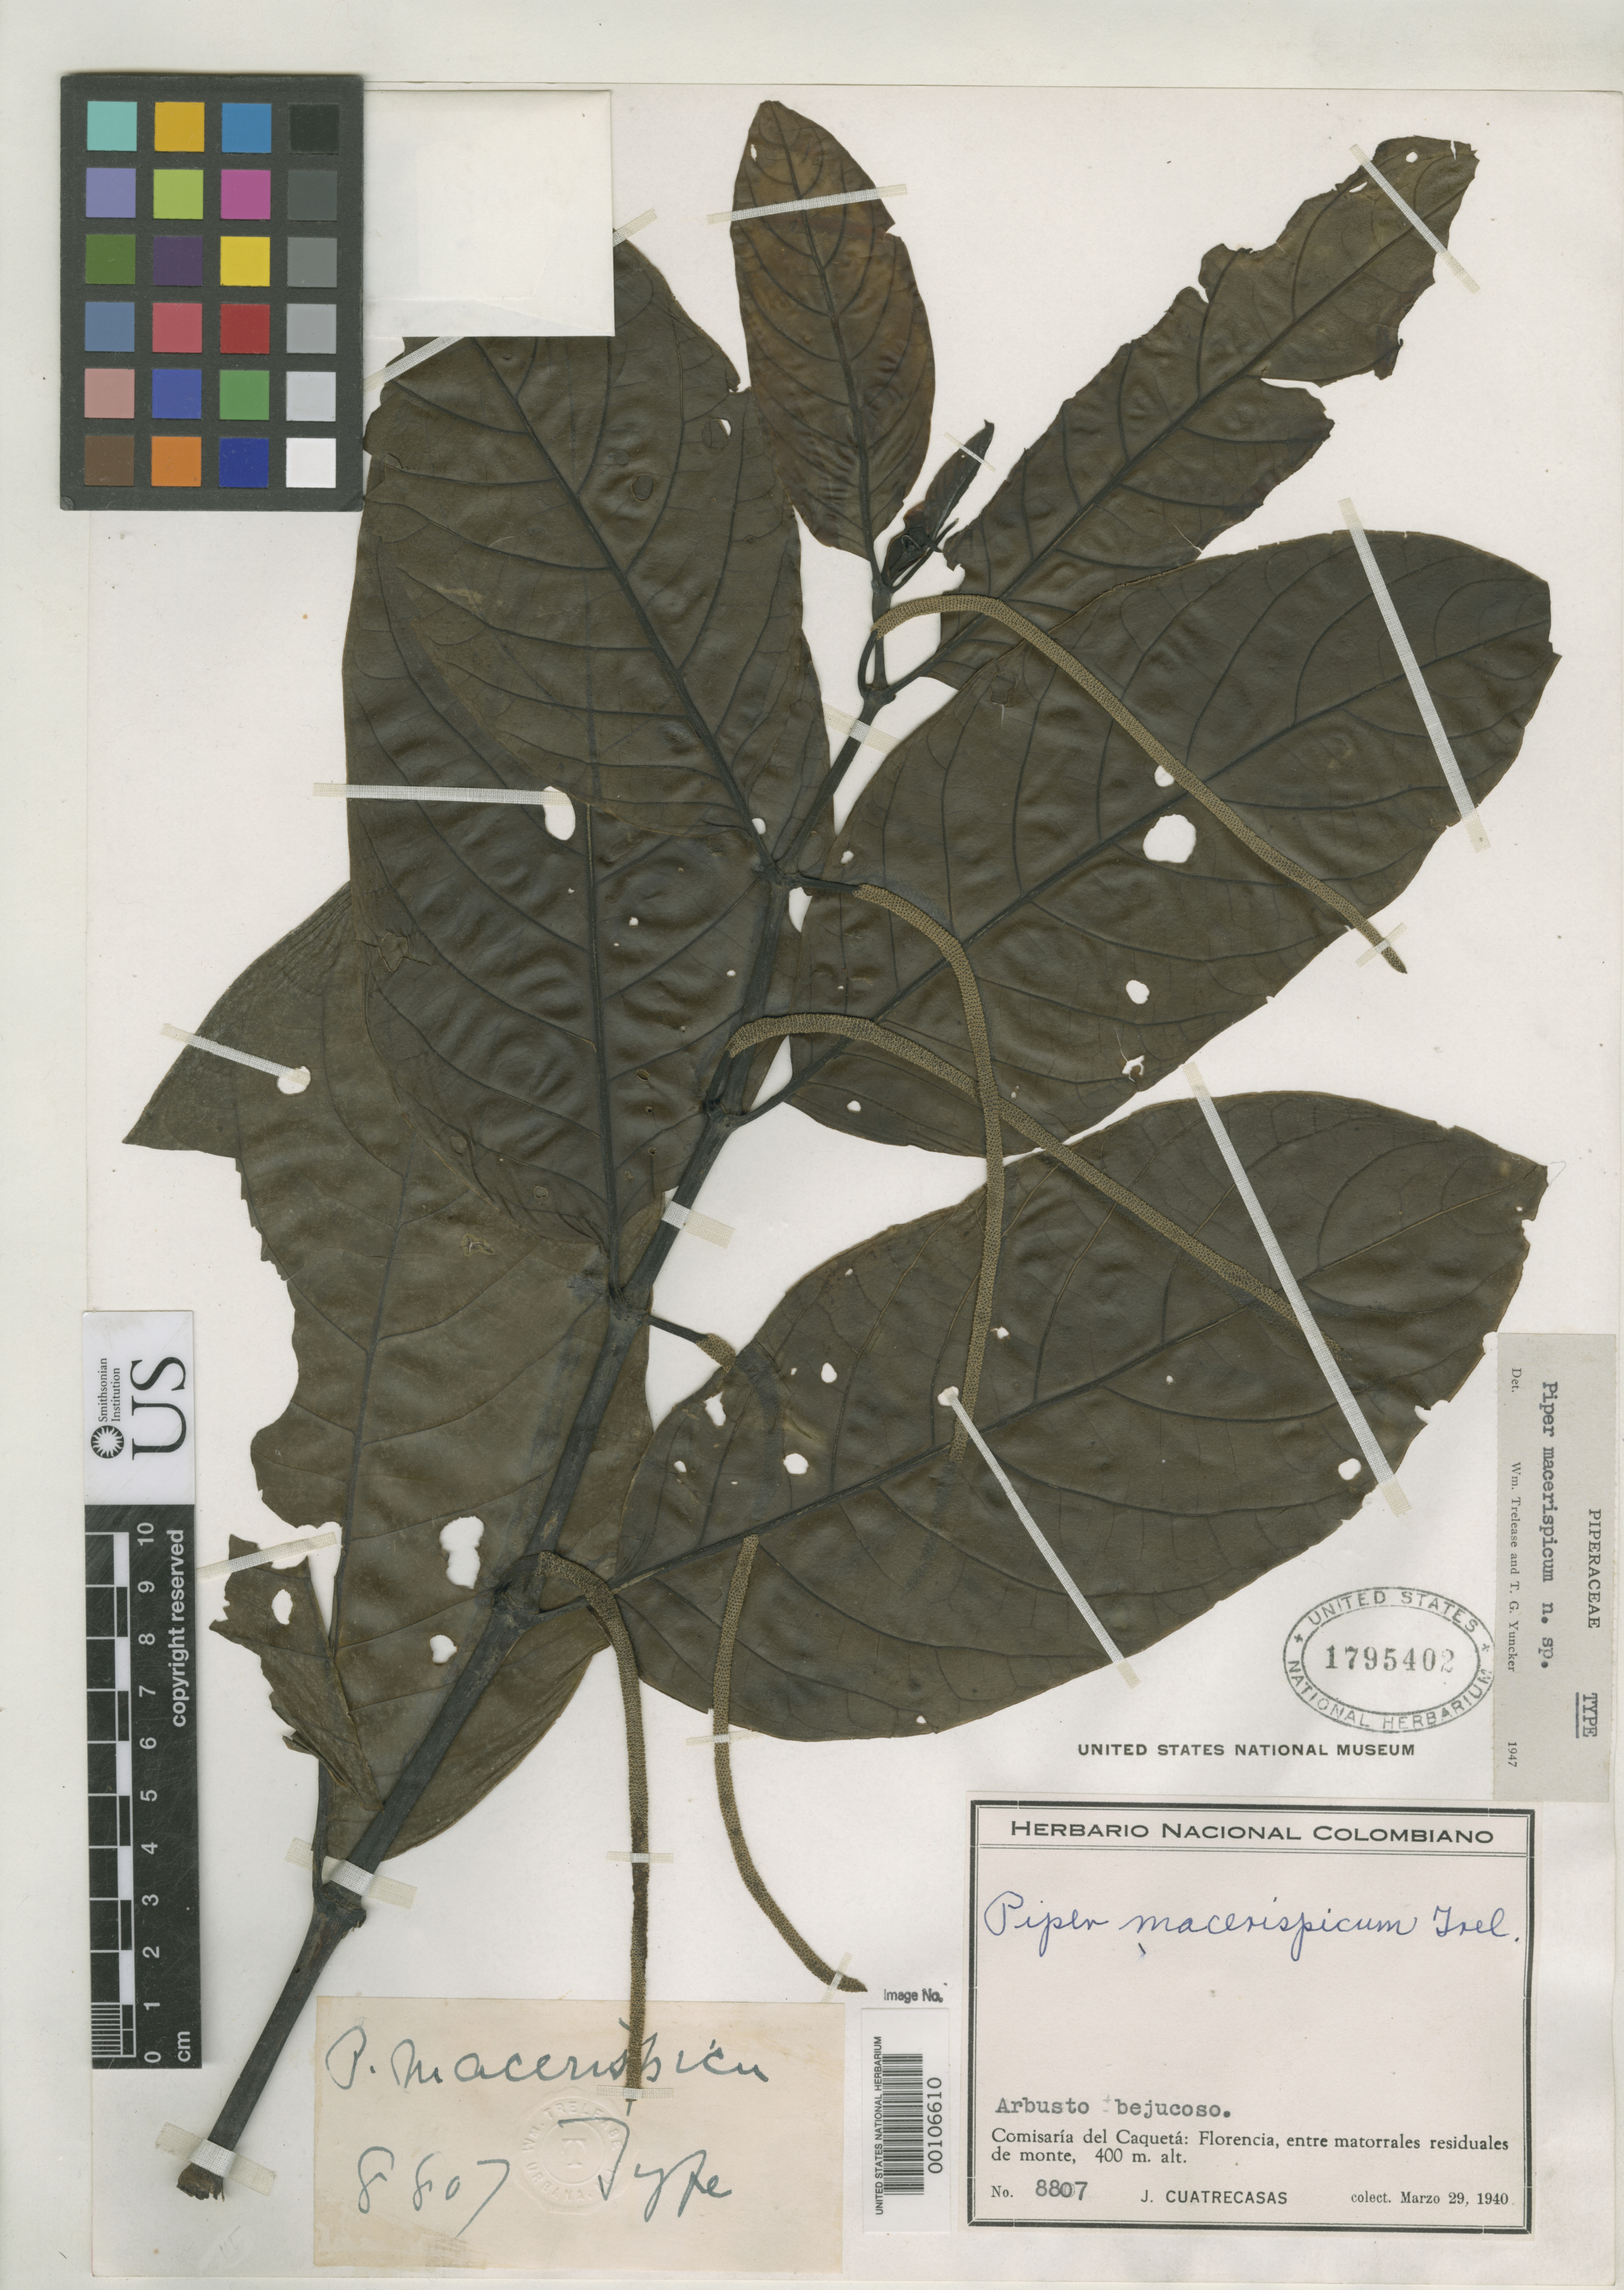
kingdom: Plantae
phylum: Tracheophyta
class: Magnoliopsida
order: Piperales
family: Piperaceae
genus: Piper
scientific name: Piper macerispicum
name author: Trel. & Yunck.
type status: Holotype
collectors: J. Cuatrecasas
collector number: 8807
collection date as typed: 29 Mar 1940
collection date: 1940-03-29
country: Colombia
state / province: Caquetá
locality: Florencia.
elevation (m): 400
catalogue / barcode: US 1795402